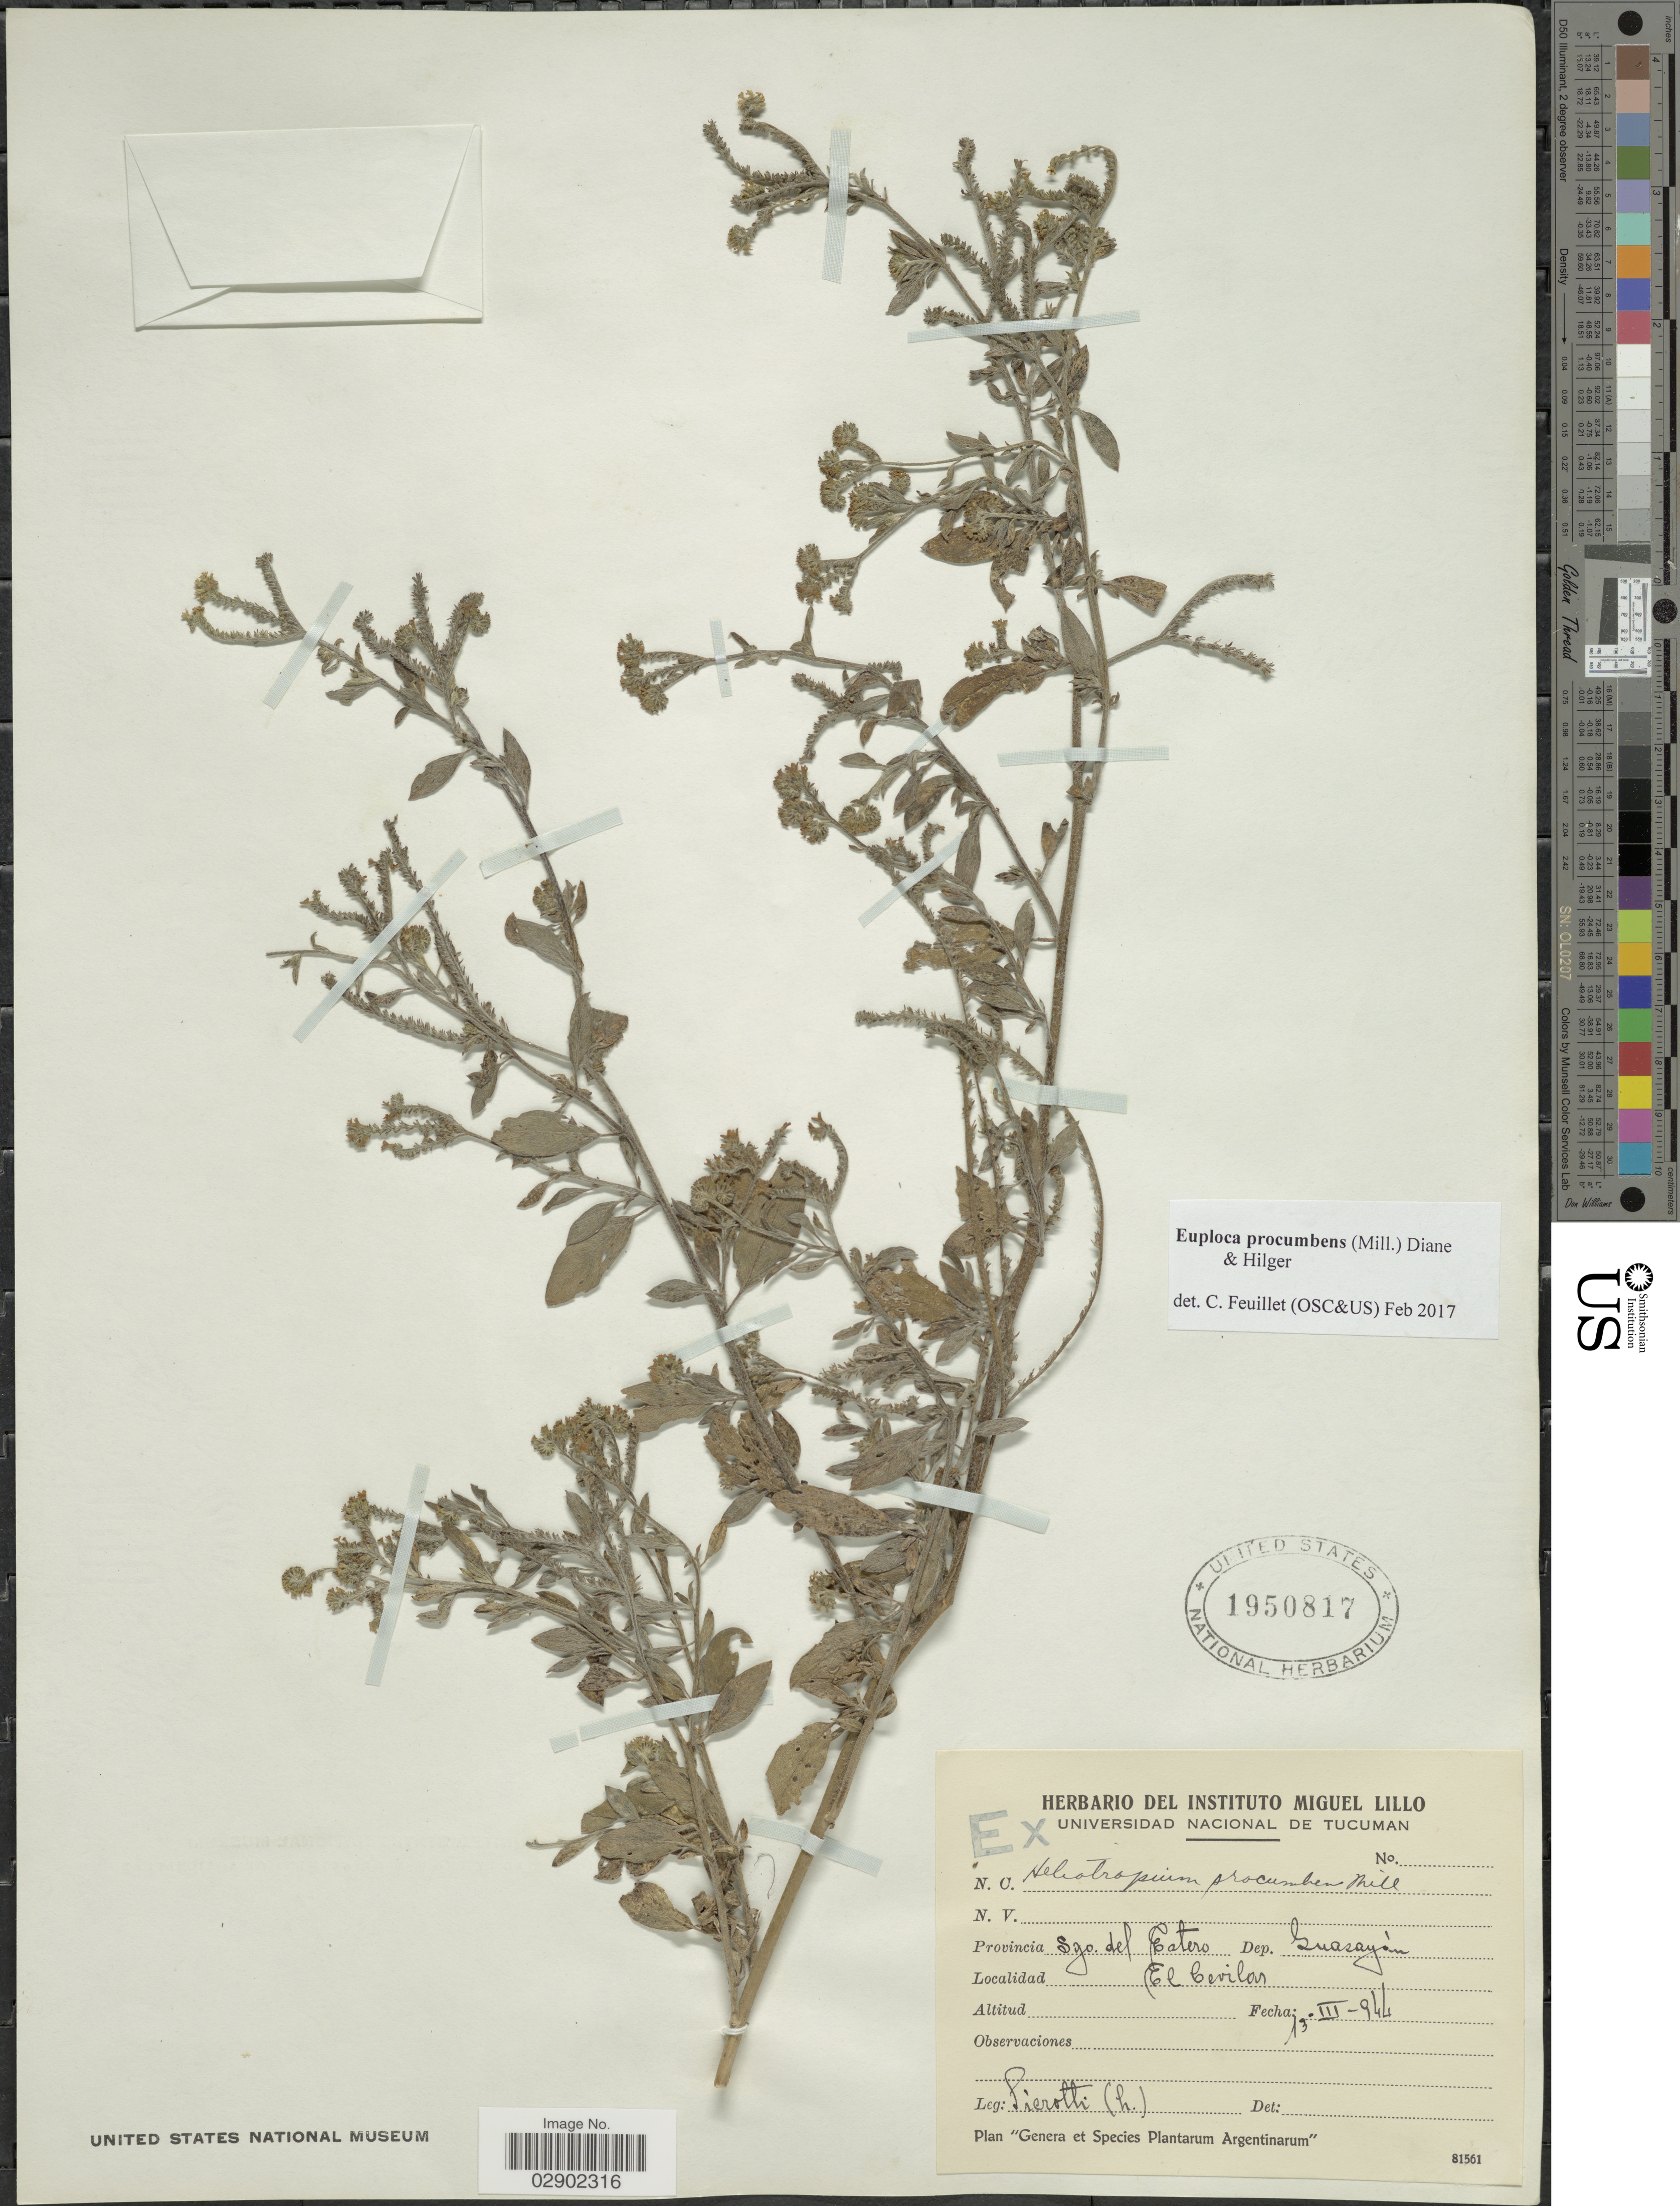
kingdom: Plantae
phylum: Tracheophyta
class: Magnoliopsida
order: Boraginales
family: Heliotropiaceae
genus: Euploca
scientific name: Euploca procumbens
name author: (Mill.) Diane & Hilger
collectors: S. A. Pierotti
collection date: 1944-03-13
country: Argentina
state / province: Santiago del Estero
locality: Provincia Sgo. del Estero. Dep. Guasayán. El Cevilar.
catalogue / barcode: US 1950817